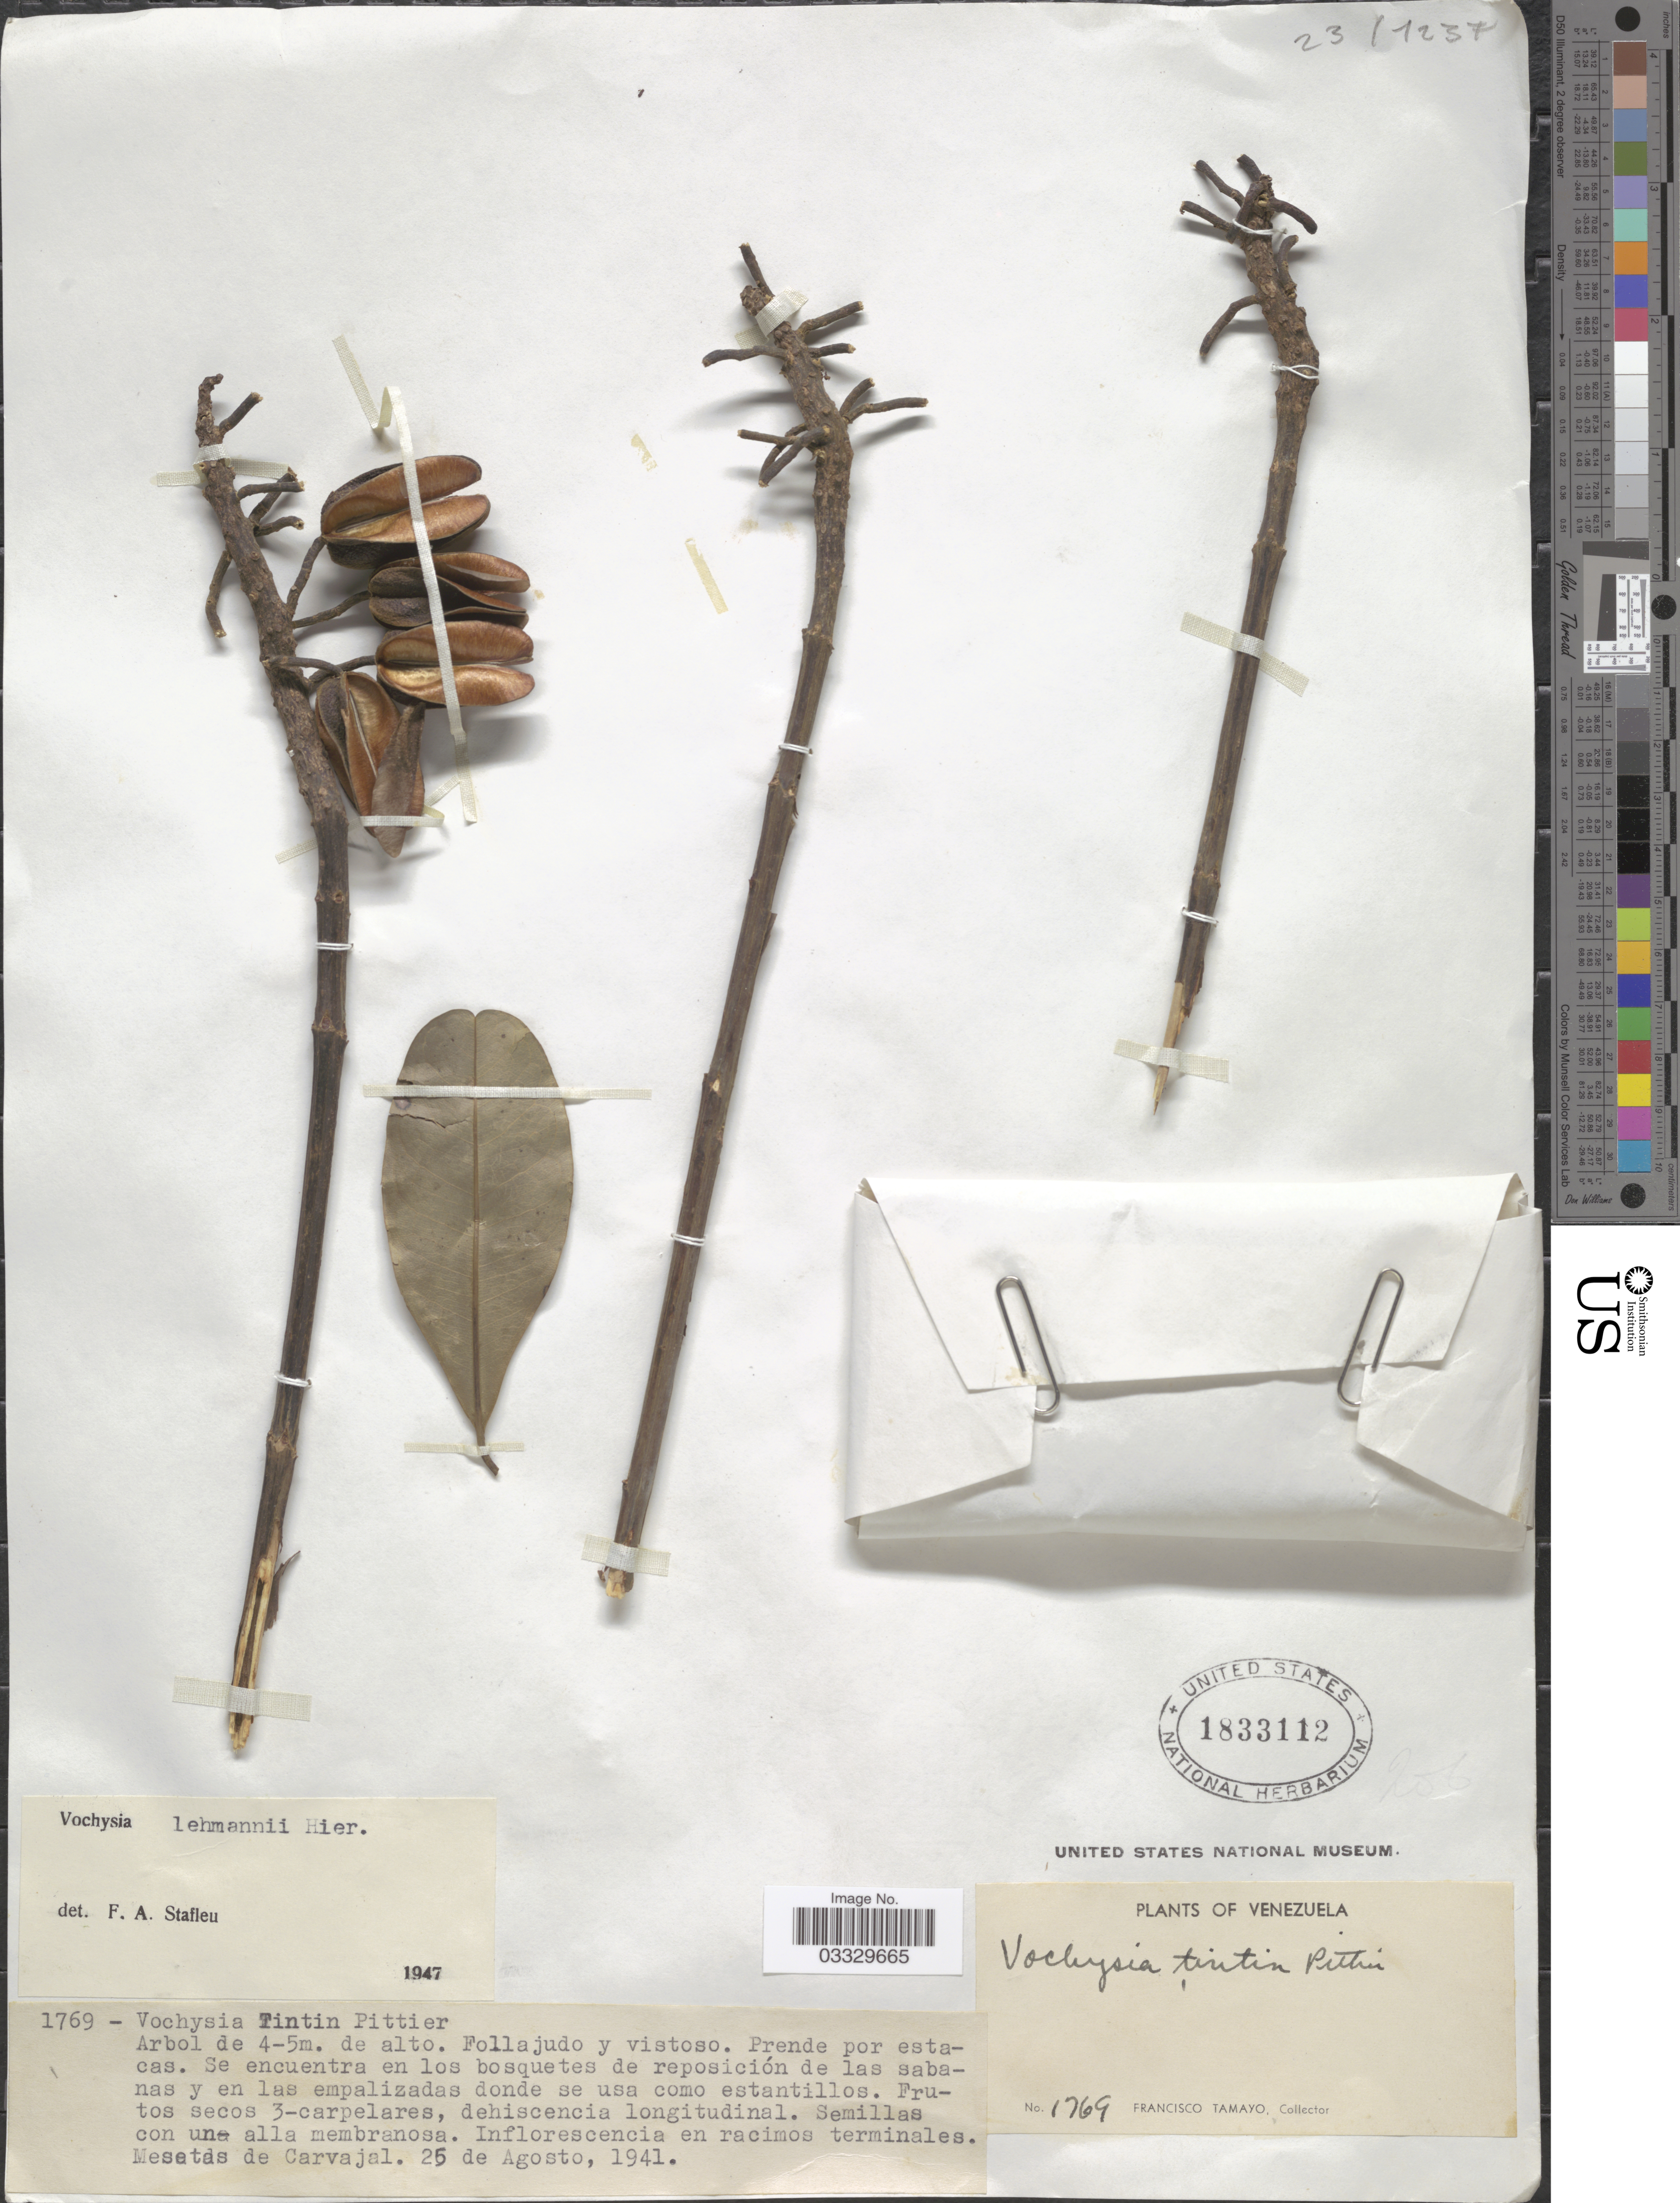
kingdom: Plantae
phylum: Tracheophyta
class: Magnoliopsida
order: Myrtales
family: Vochysiaceae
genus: Vochysia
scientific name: Vochysia lehmannii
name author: Hieron.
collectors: F. Tamayo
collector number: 1769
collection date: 1941-08-25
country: Venezuela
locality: Mesetas de Carvajal.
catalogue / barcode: US 1833112